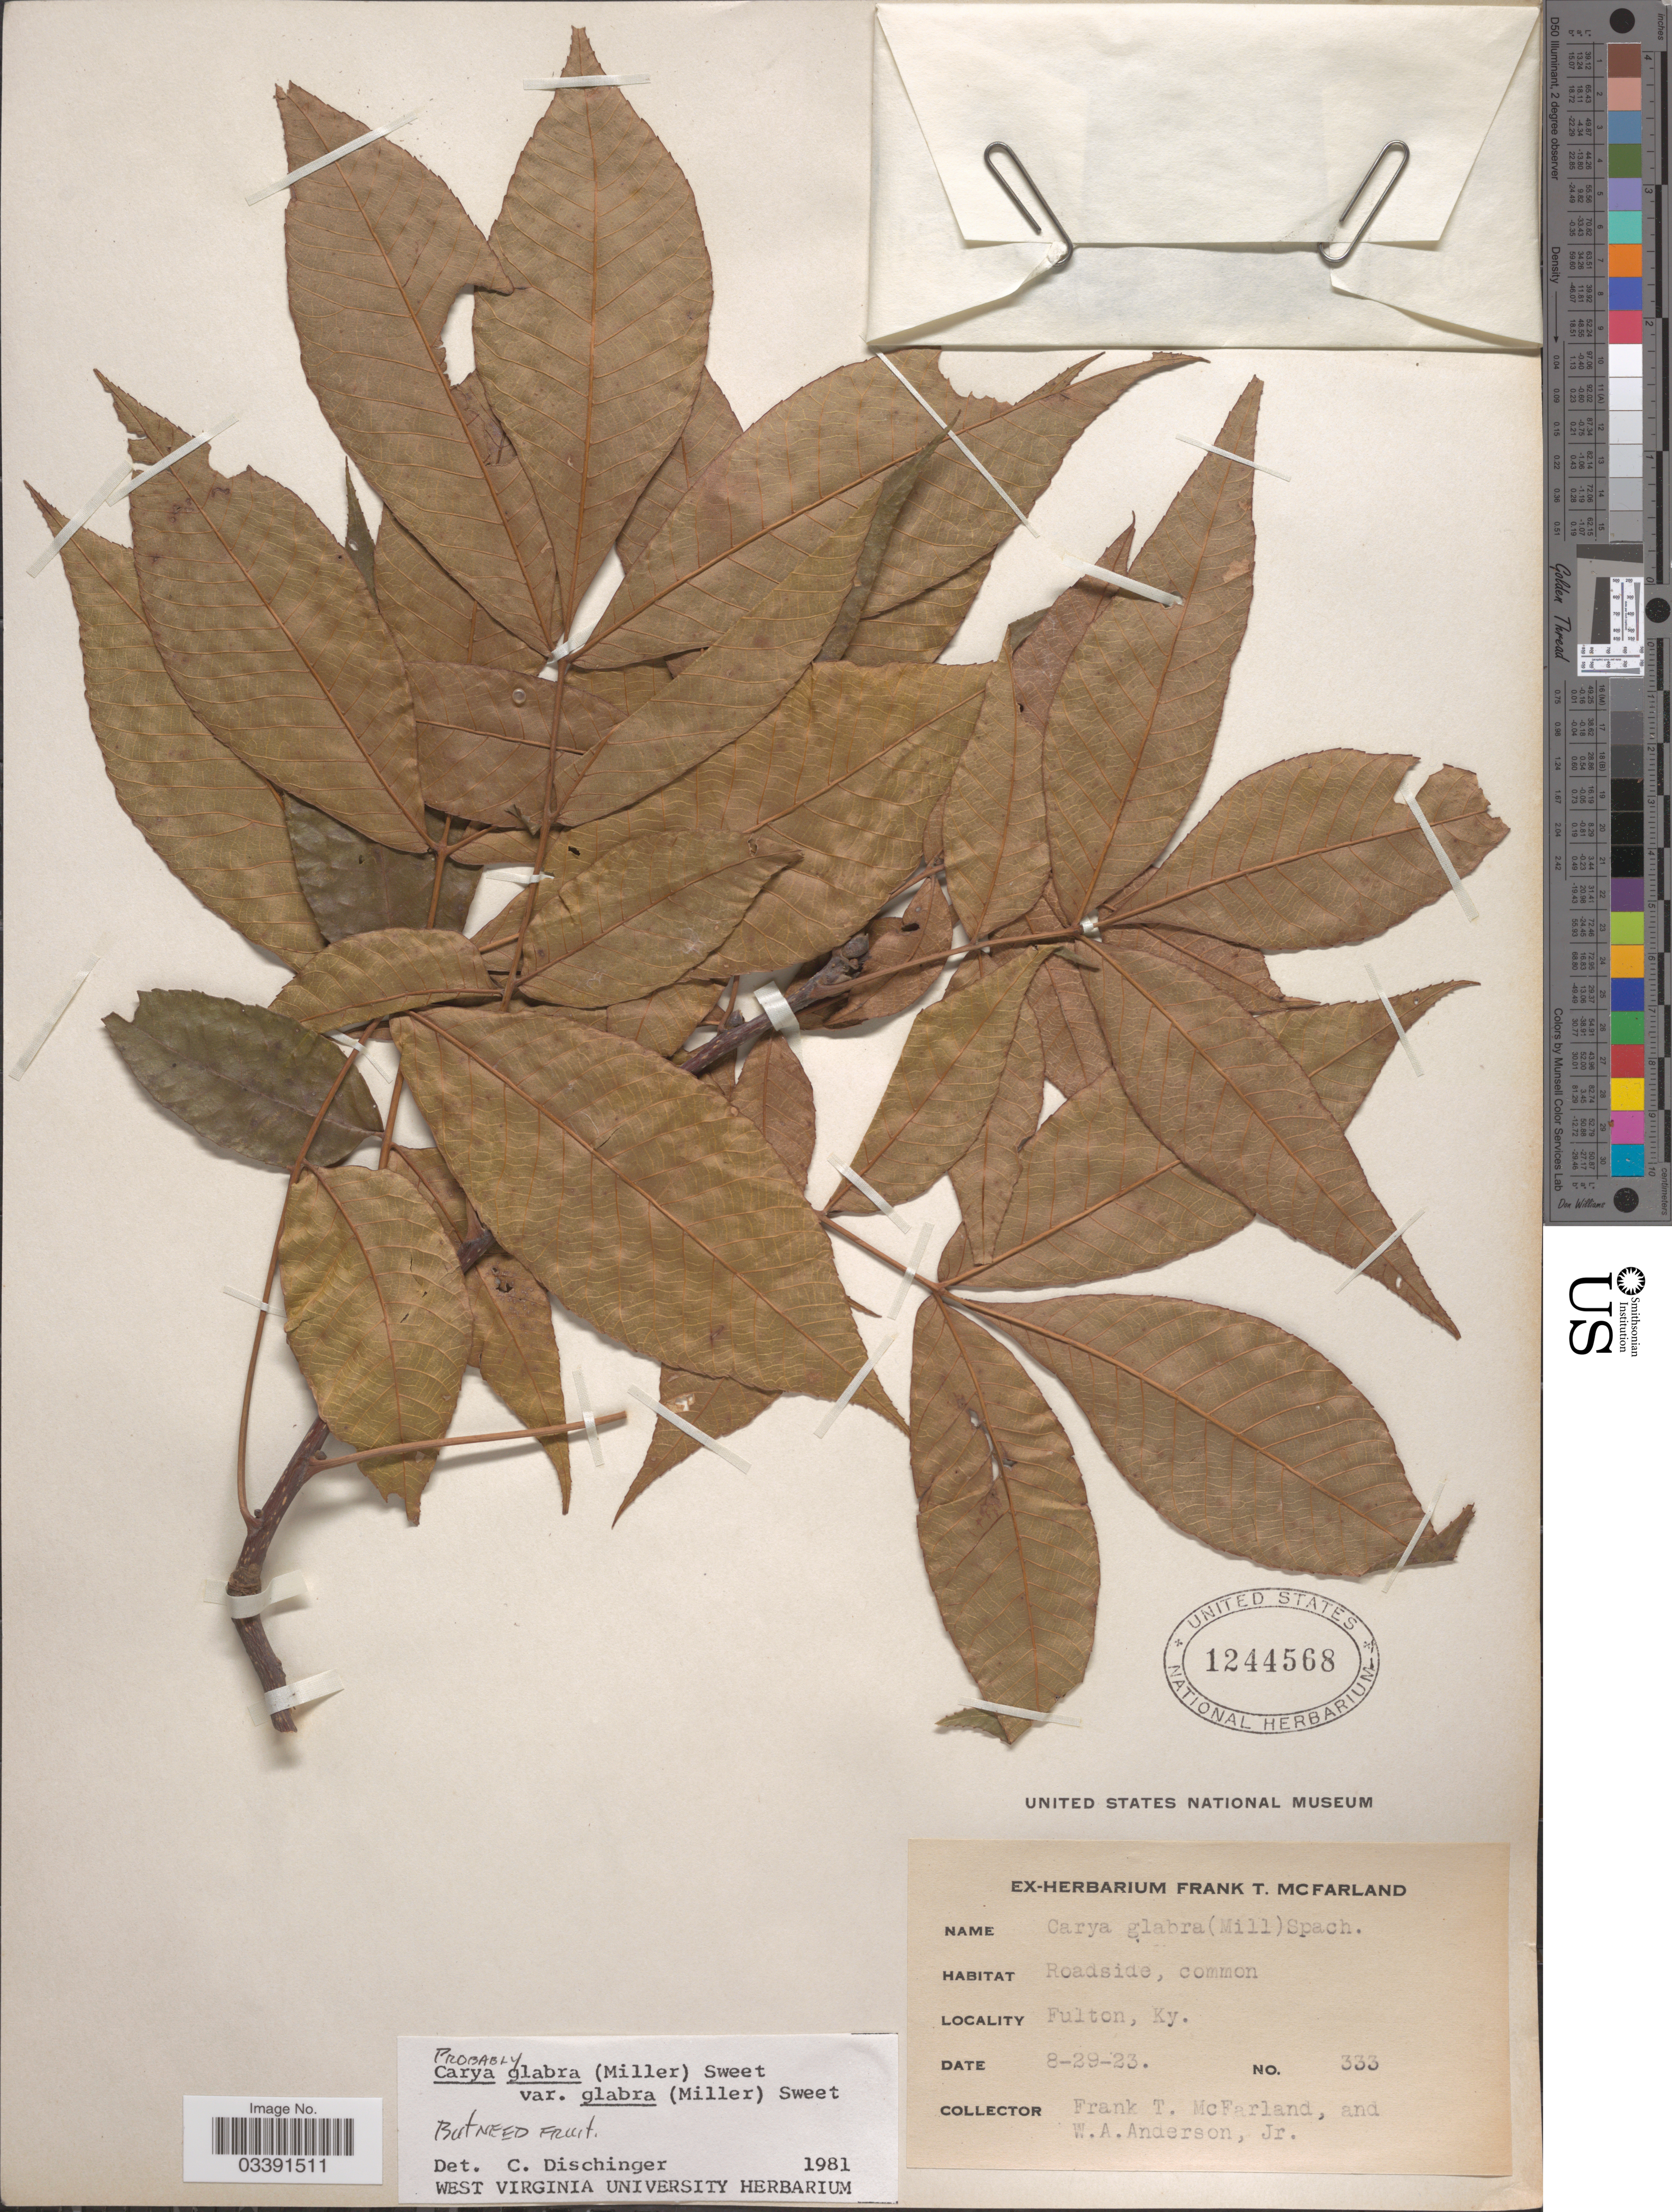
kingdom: Plantae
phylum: Tracheophyta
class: Magnoliopsida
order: Fagales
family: Juglandaceae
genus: Carya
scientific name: Carya glabra var. glabra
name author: (Mill.) Sweet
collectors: F. McFarland & W. A. Anderson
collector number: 333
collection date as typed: Transcribed d/m/y: 29/8/23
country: United States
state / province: Kentucky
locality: Fulton.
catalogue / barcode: US 1244568